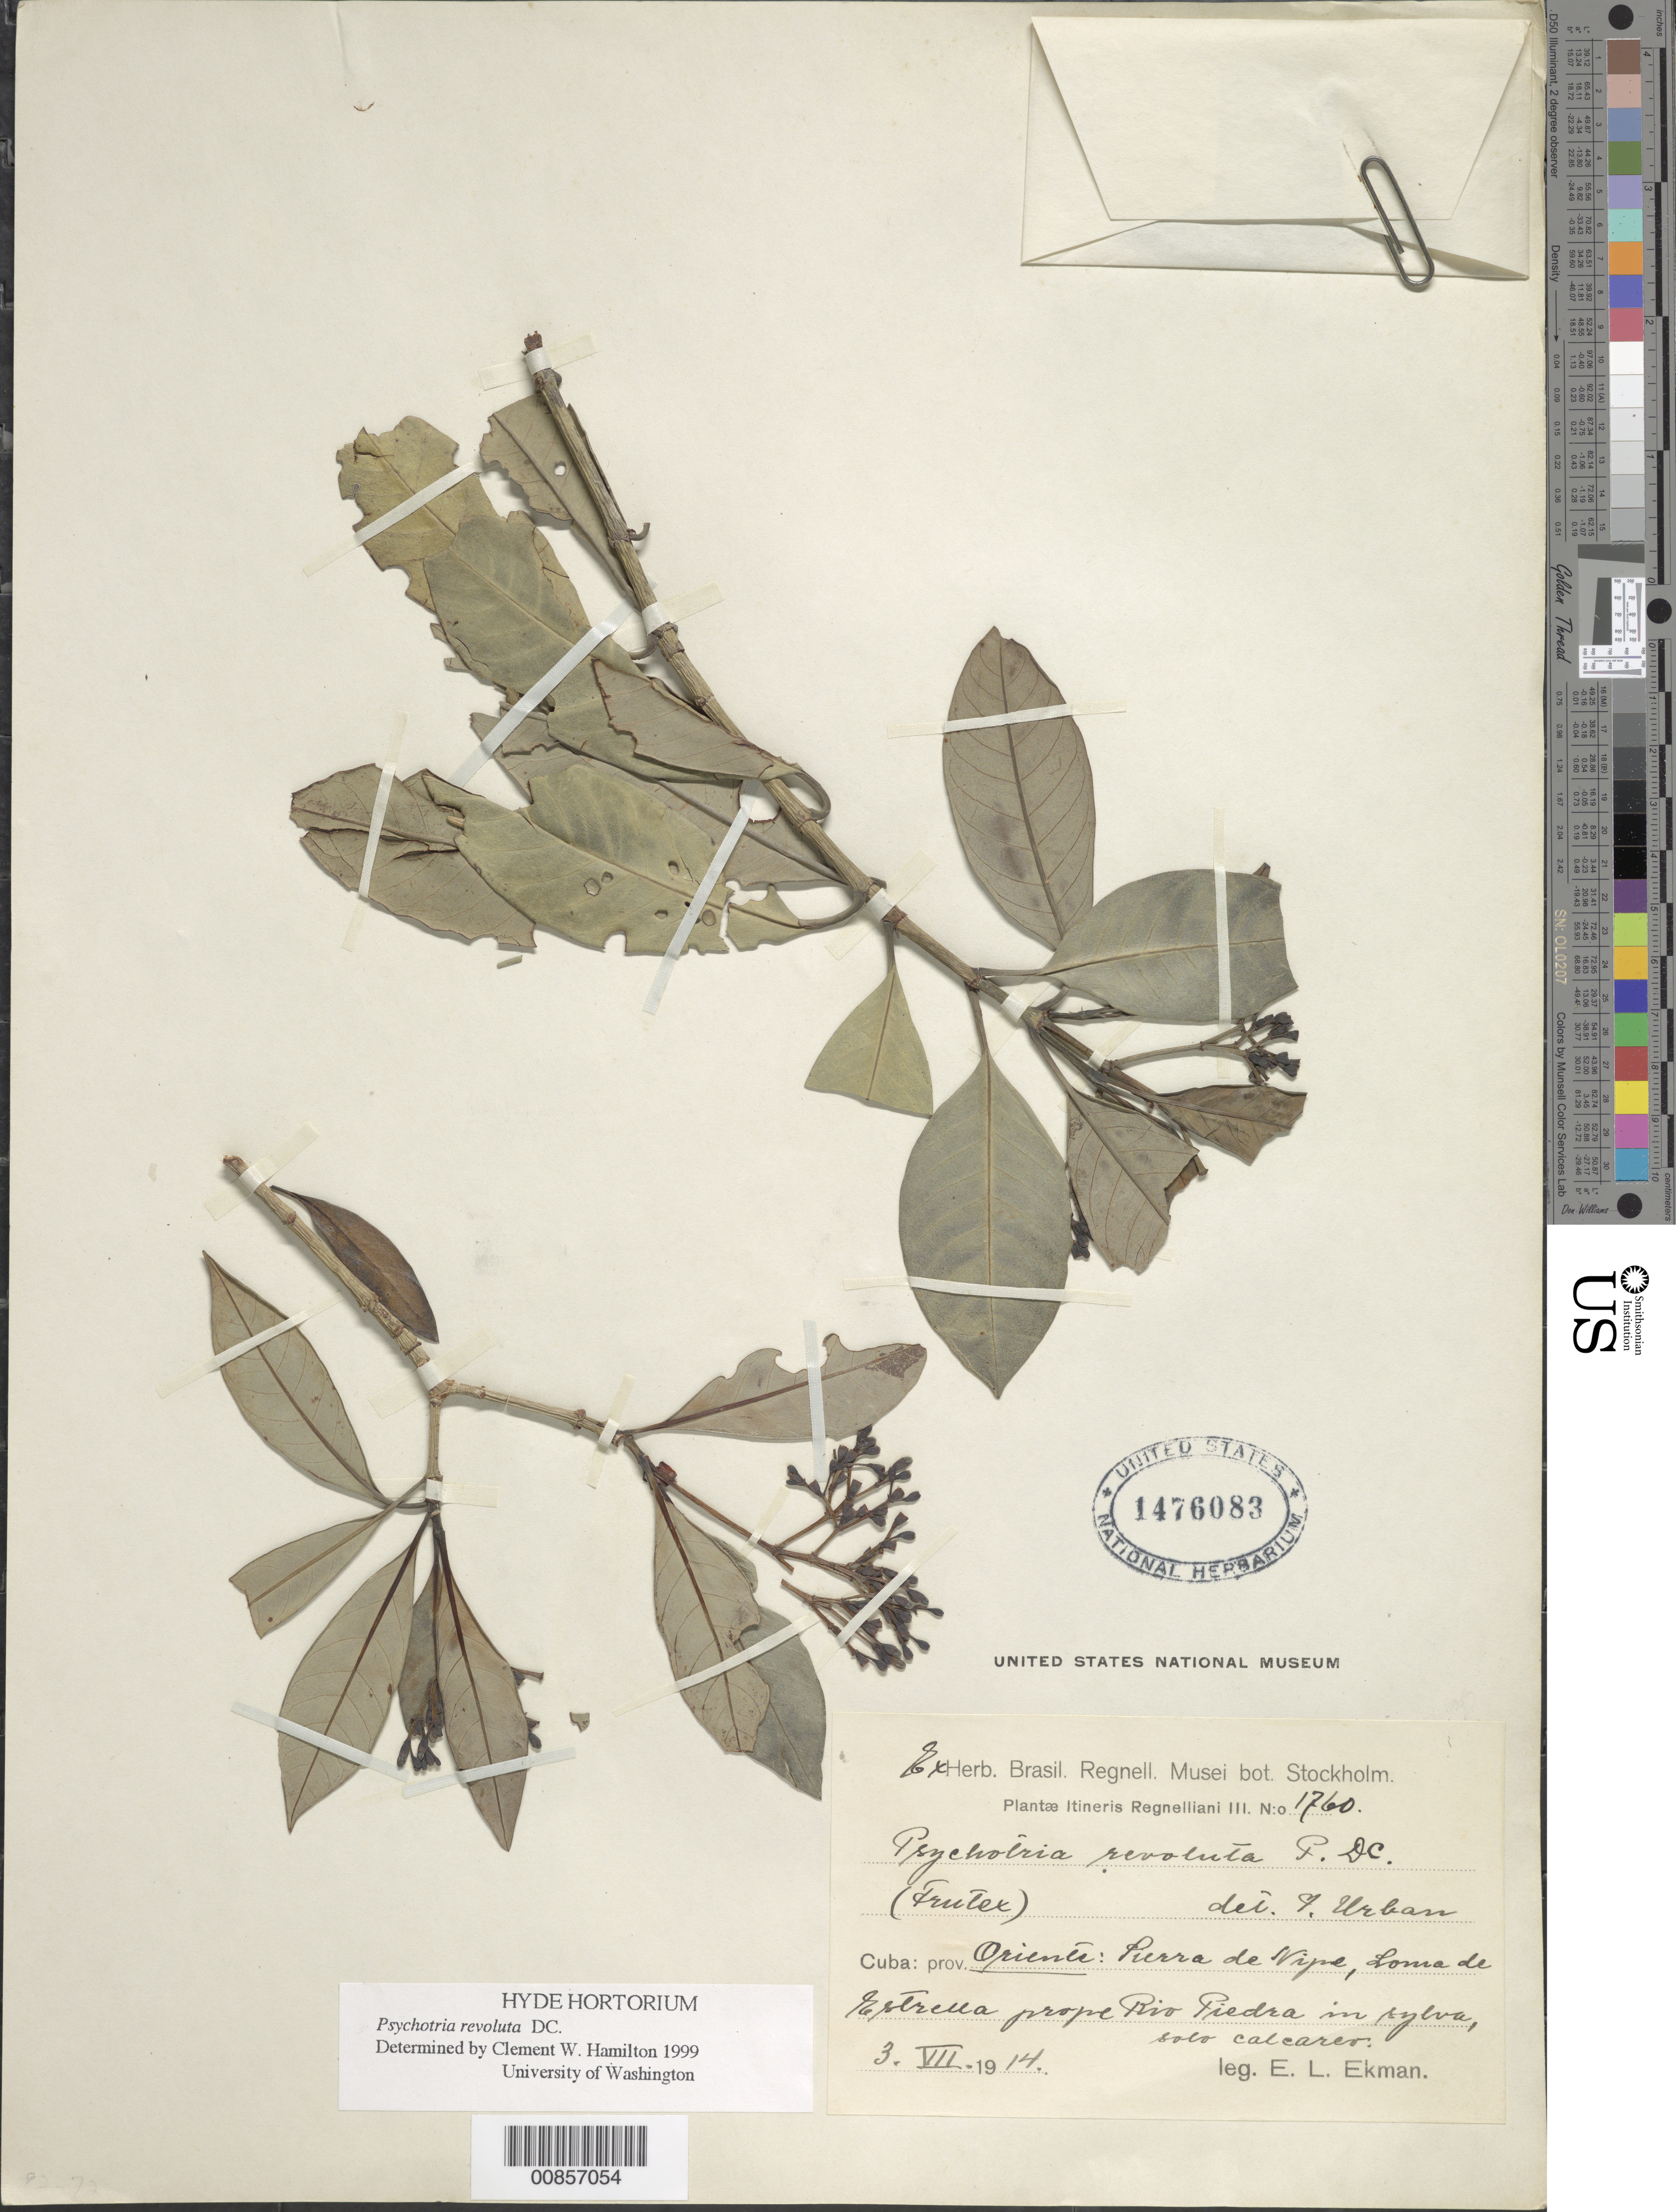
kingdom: Plantae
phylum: Tracheophyta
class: Magnoliopsida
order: Gentianales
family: Rubiaceae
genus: Psychotria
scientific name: Psychotria revoluta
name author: DC.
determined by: Urban, Ignatz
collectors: E. L. Ekman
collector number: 1760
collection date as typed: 03 Jul 1914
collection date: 1914-07-03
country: Cuba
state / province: Oriente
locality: Sierra de Nipe, Loma de Estrcua prope Rio Piedra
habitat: In sylva, solo calcareo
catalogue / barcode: US 1476083